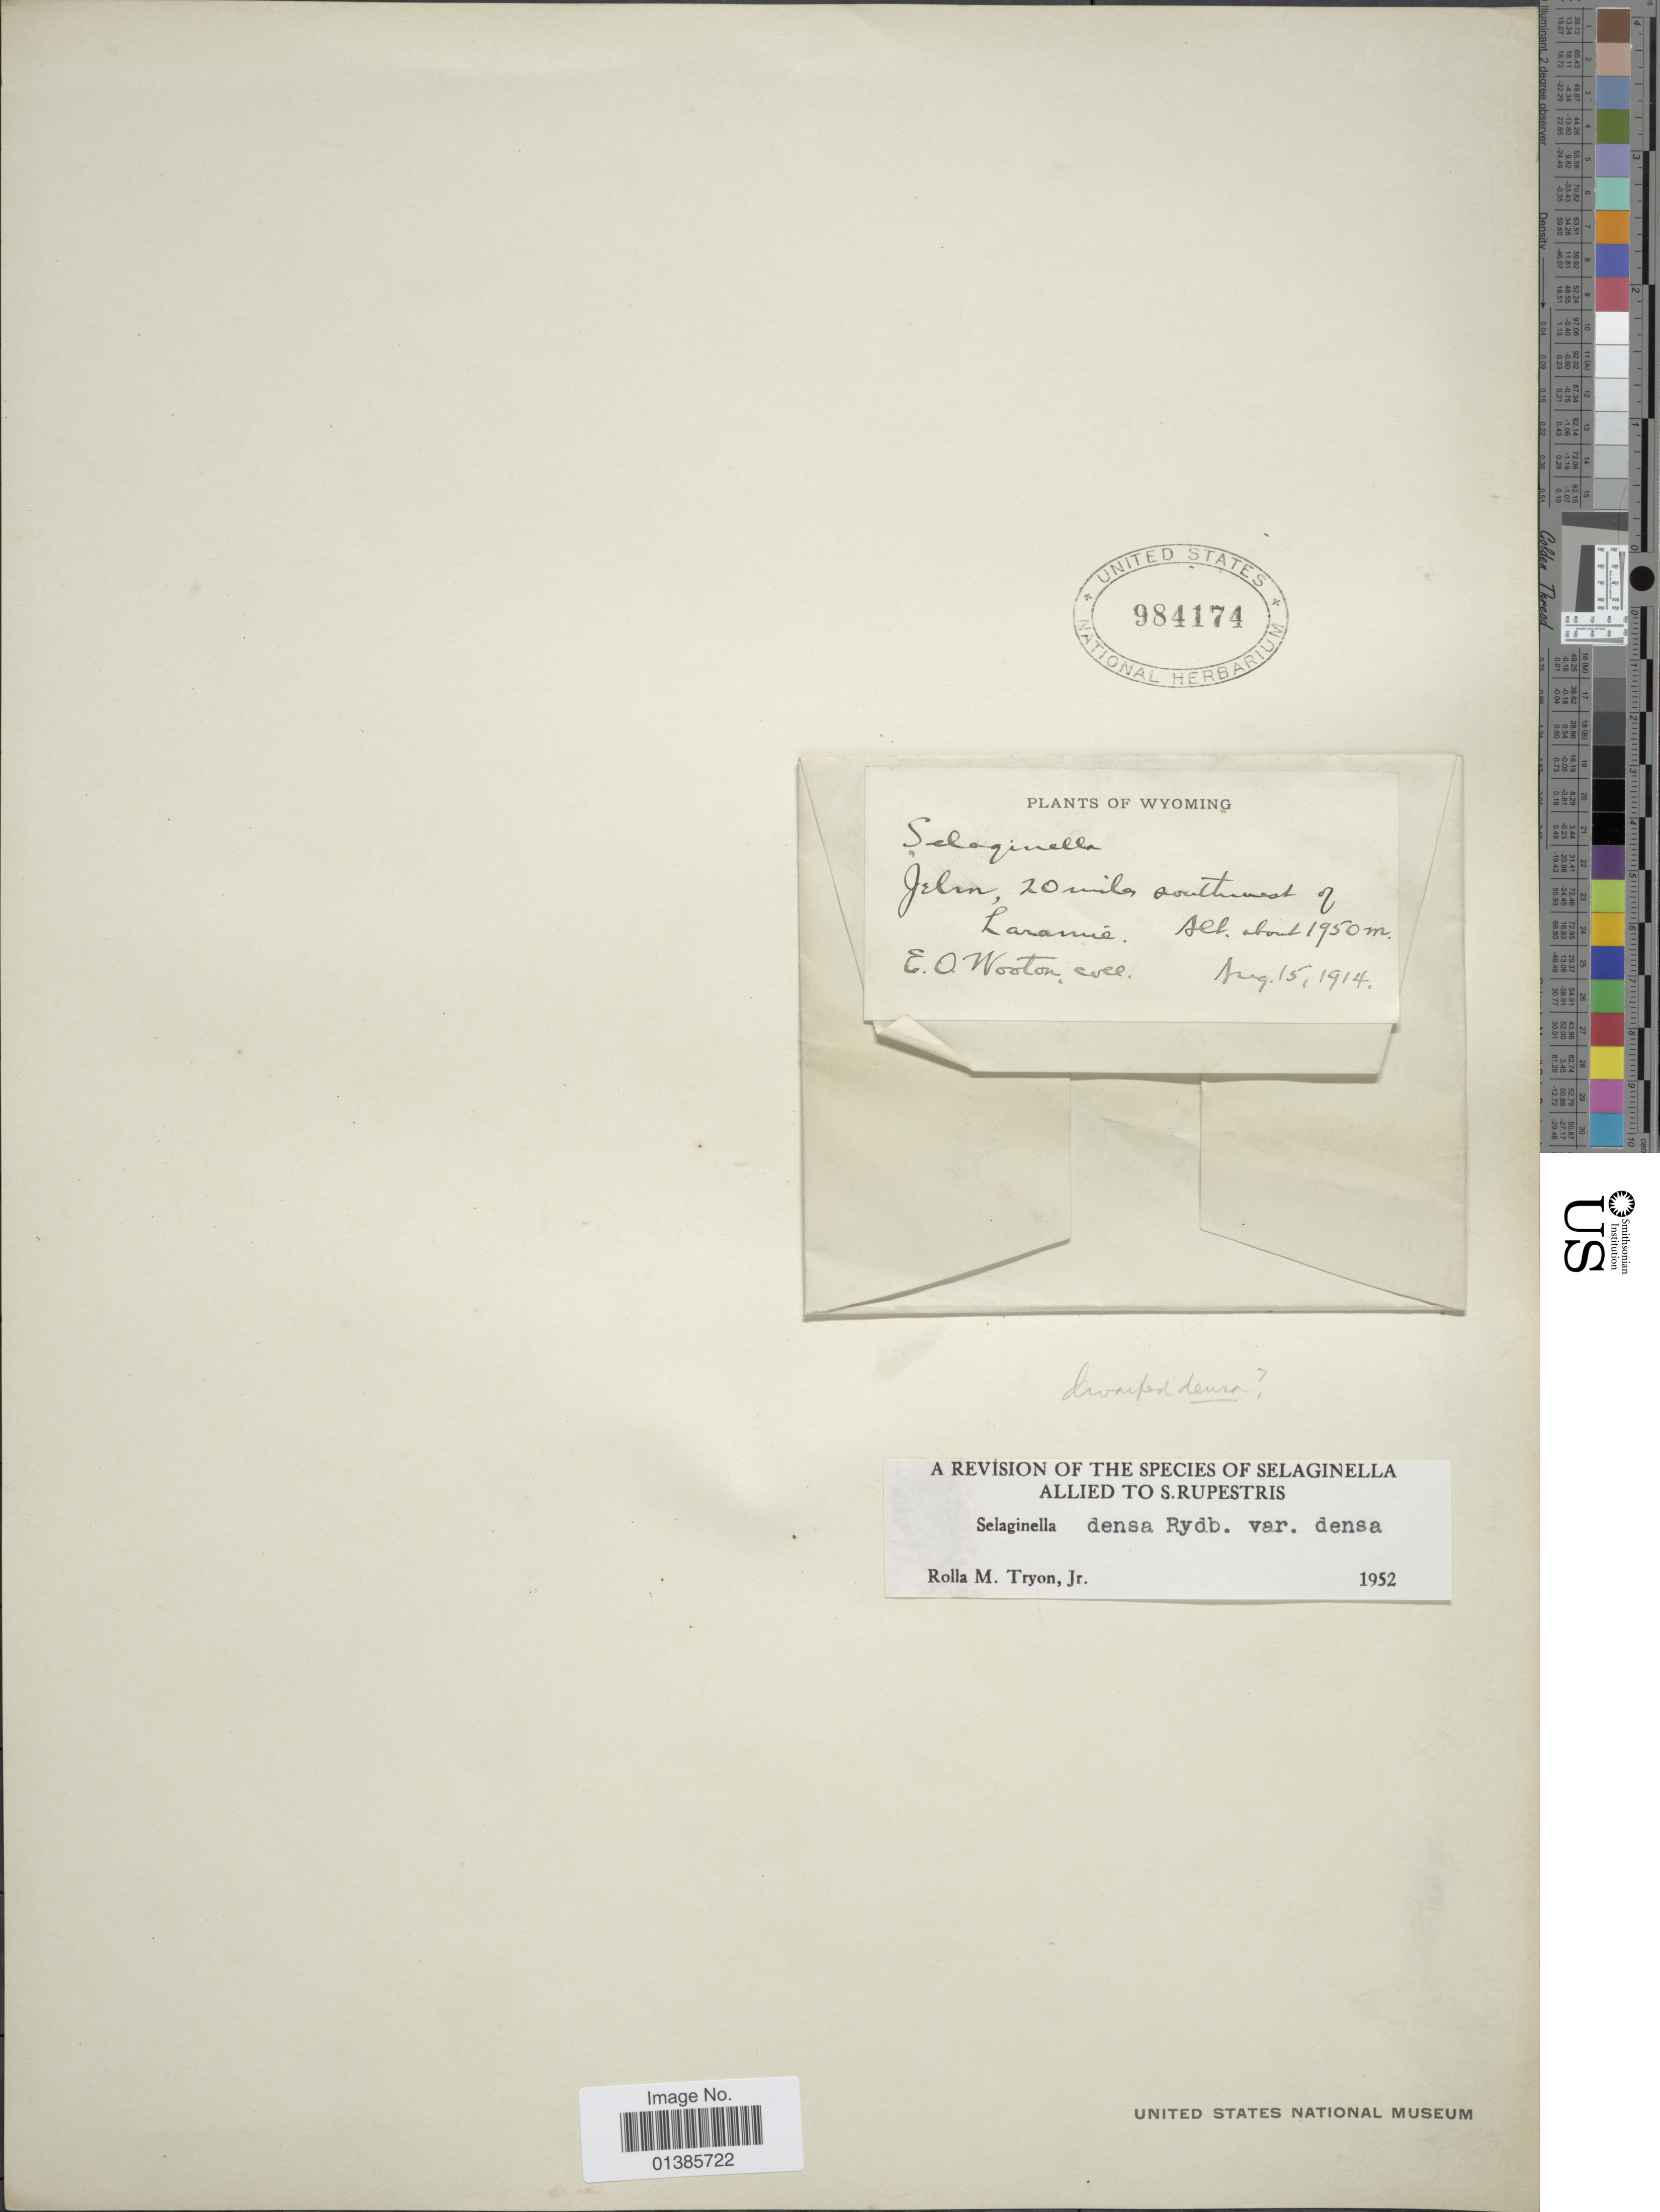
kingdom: Plantae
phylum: Tracheophyta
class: Lycopodiopsida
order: Selaginellales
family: Selaginellaceae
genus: Selaginella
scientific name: Selaginella densa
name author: Rydb.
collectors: E. O. Wooton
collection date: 1914-08-15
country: United States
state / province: Wyoming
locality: Jelm, 20 miles southwest of Laramie.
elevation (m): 1950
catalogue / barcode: US 984174